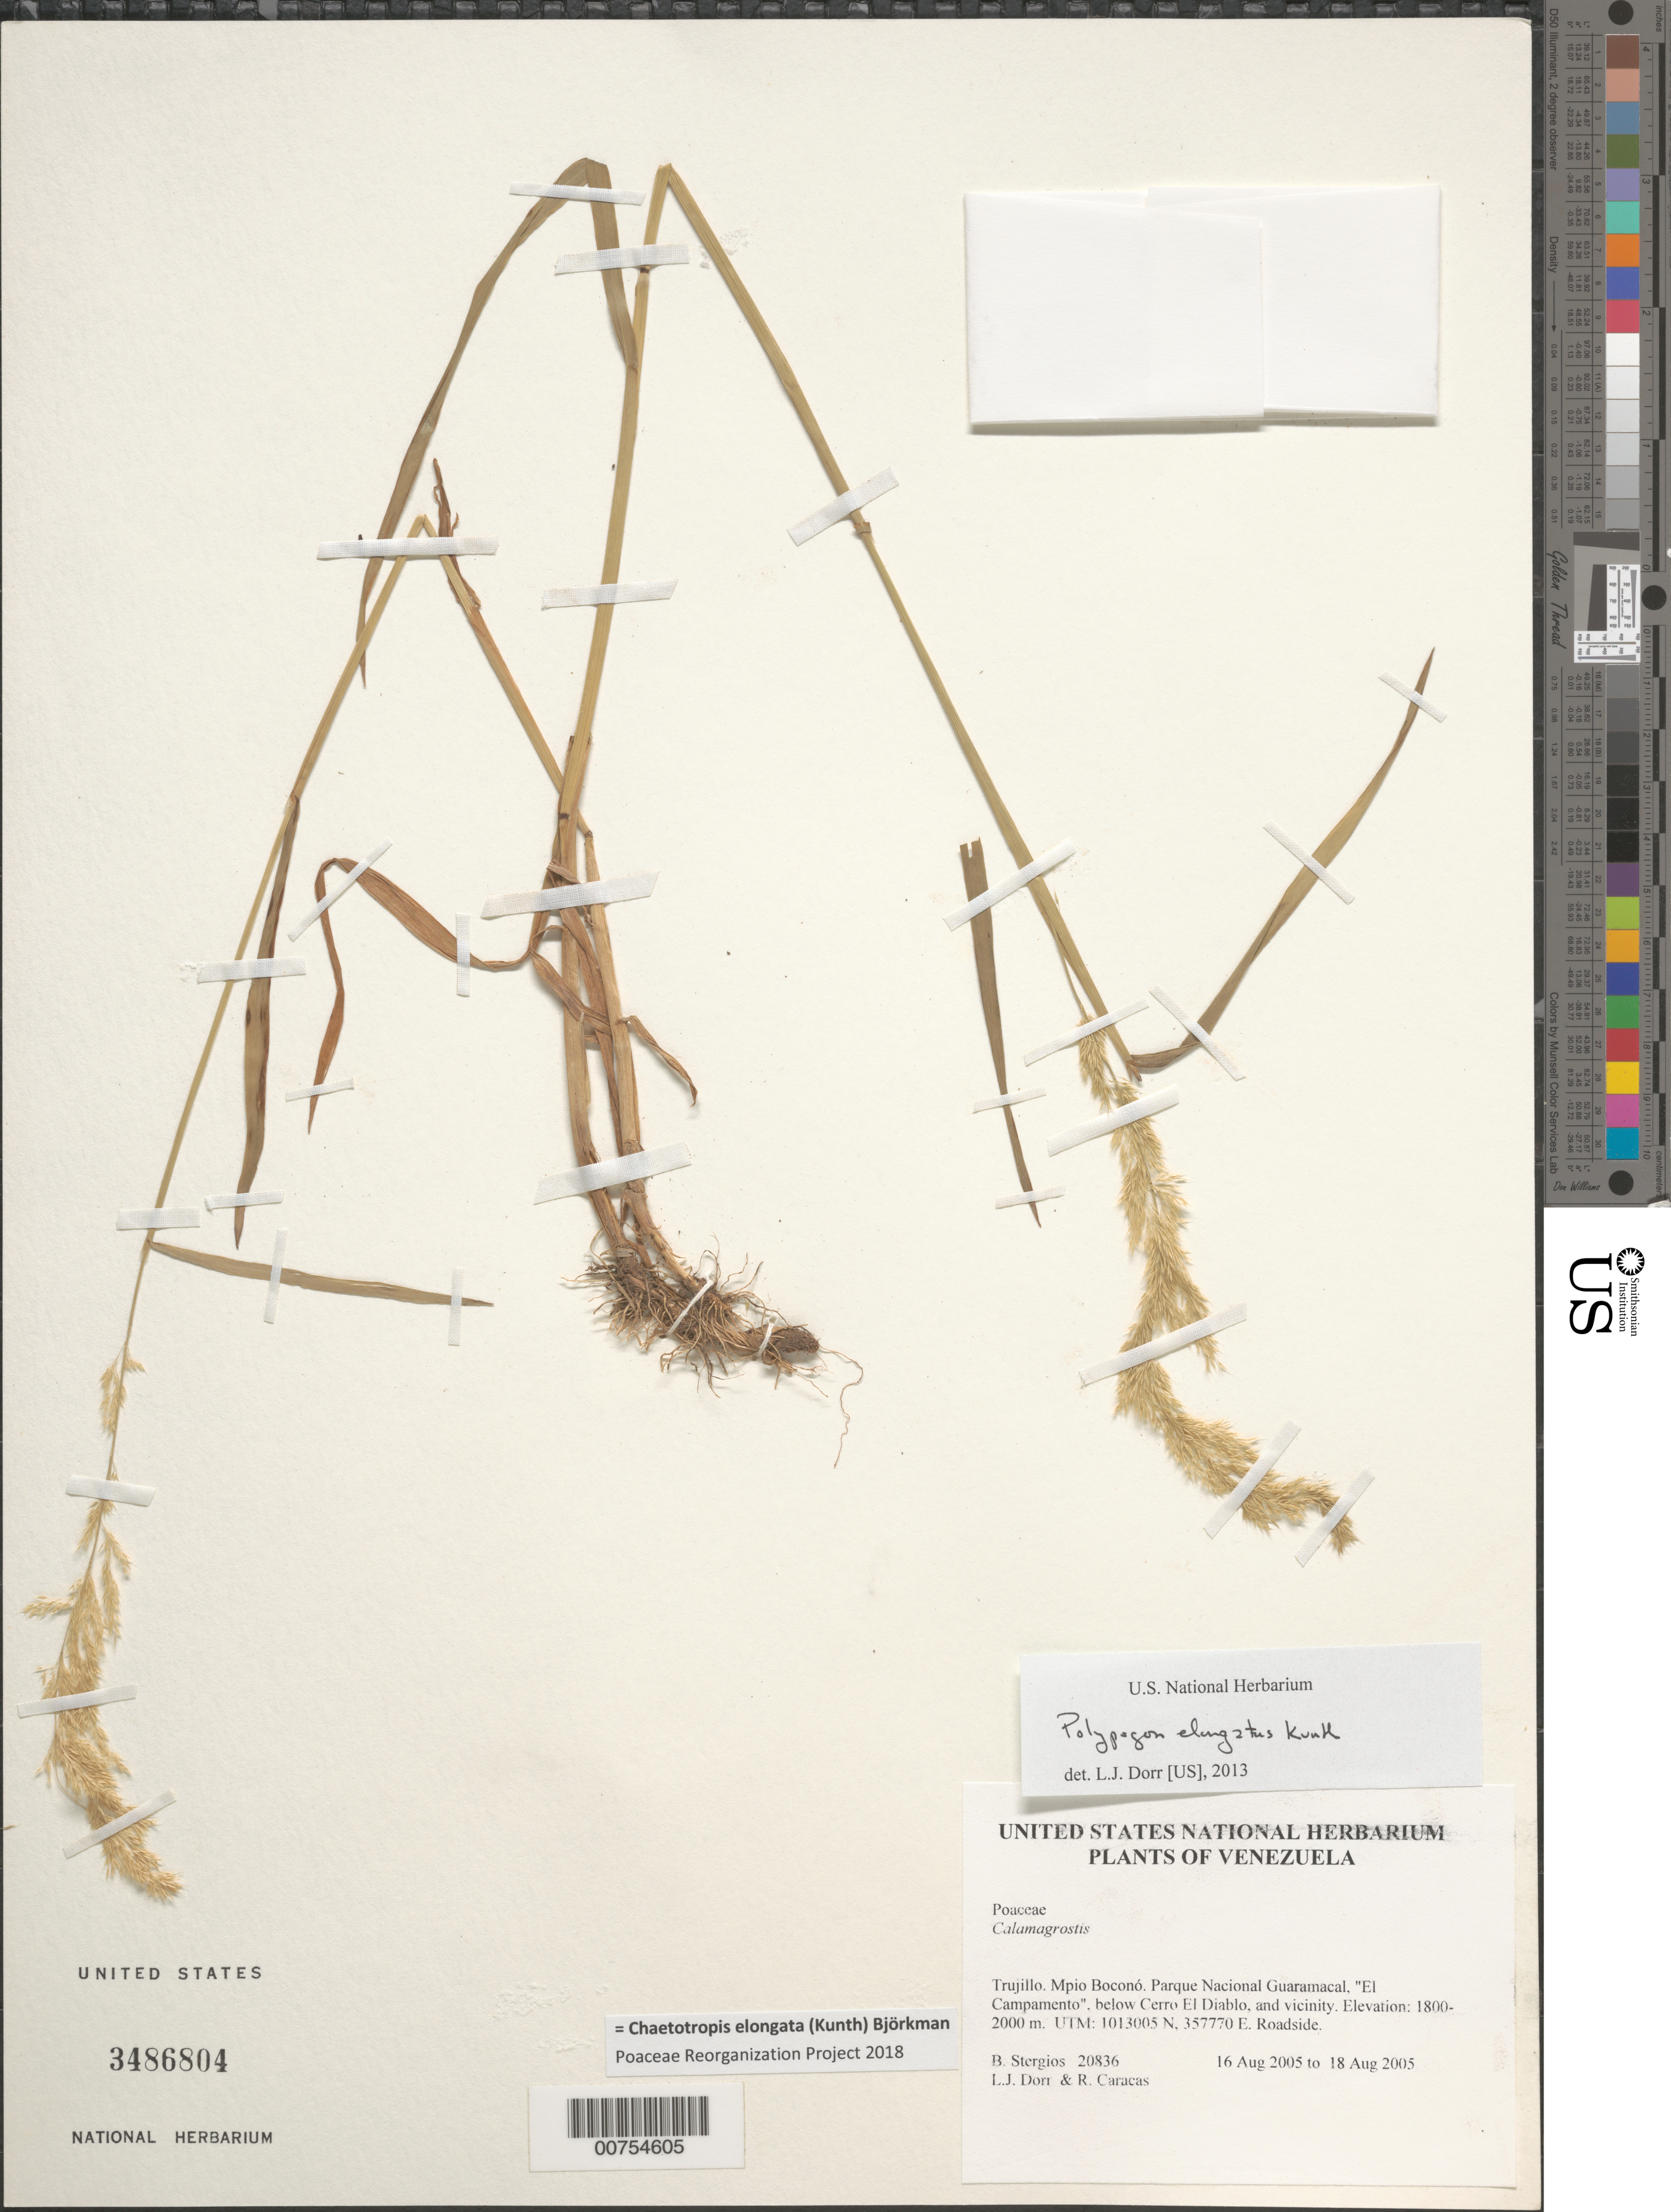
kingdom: Plantae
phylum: Tracheophyta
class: Liliopsida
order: Poales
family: Poaceae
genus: Chaetotropis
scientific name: Chaetotropis elongata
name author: (Kunth) Björkman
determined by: Poaceae Reorganization Project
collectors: B. G. Stergios, L. J. Dorr & R. Caracas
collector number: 20836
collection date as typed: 16 Aug 2005 to 18 Aug 2005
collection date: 2005-08-16/2005-08-18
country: Venezuela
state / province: Trujillo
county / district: Boconó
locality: Parque Nacional Guaramacal, "El Campamento", below Cerro El Diablo, and vicinity.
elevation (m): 1800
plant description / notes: PORT, US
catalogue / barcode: US 3486804